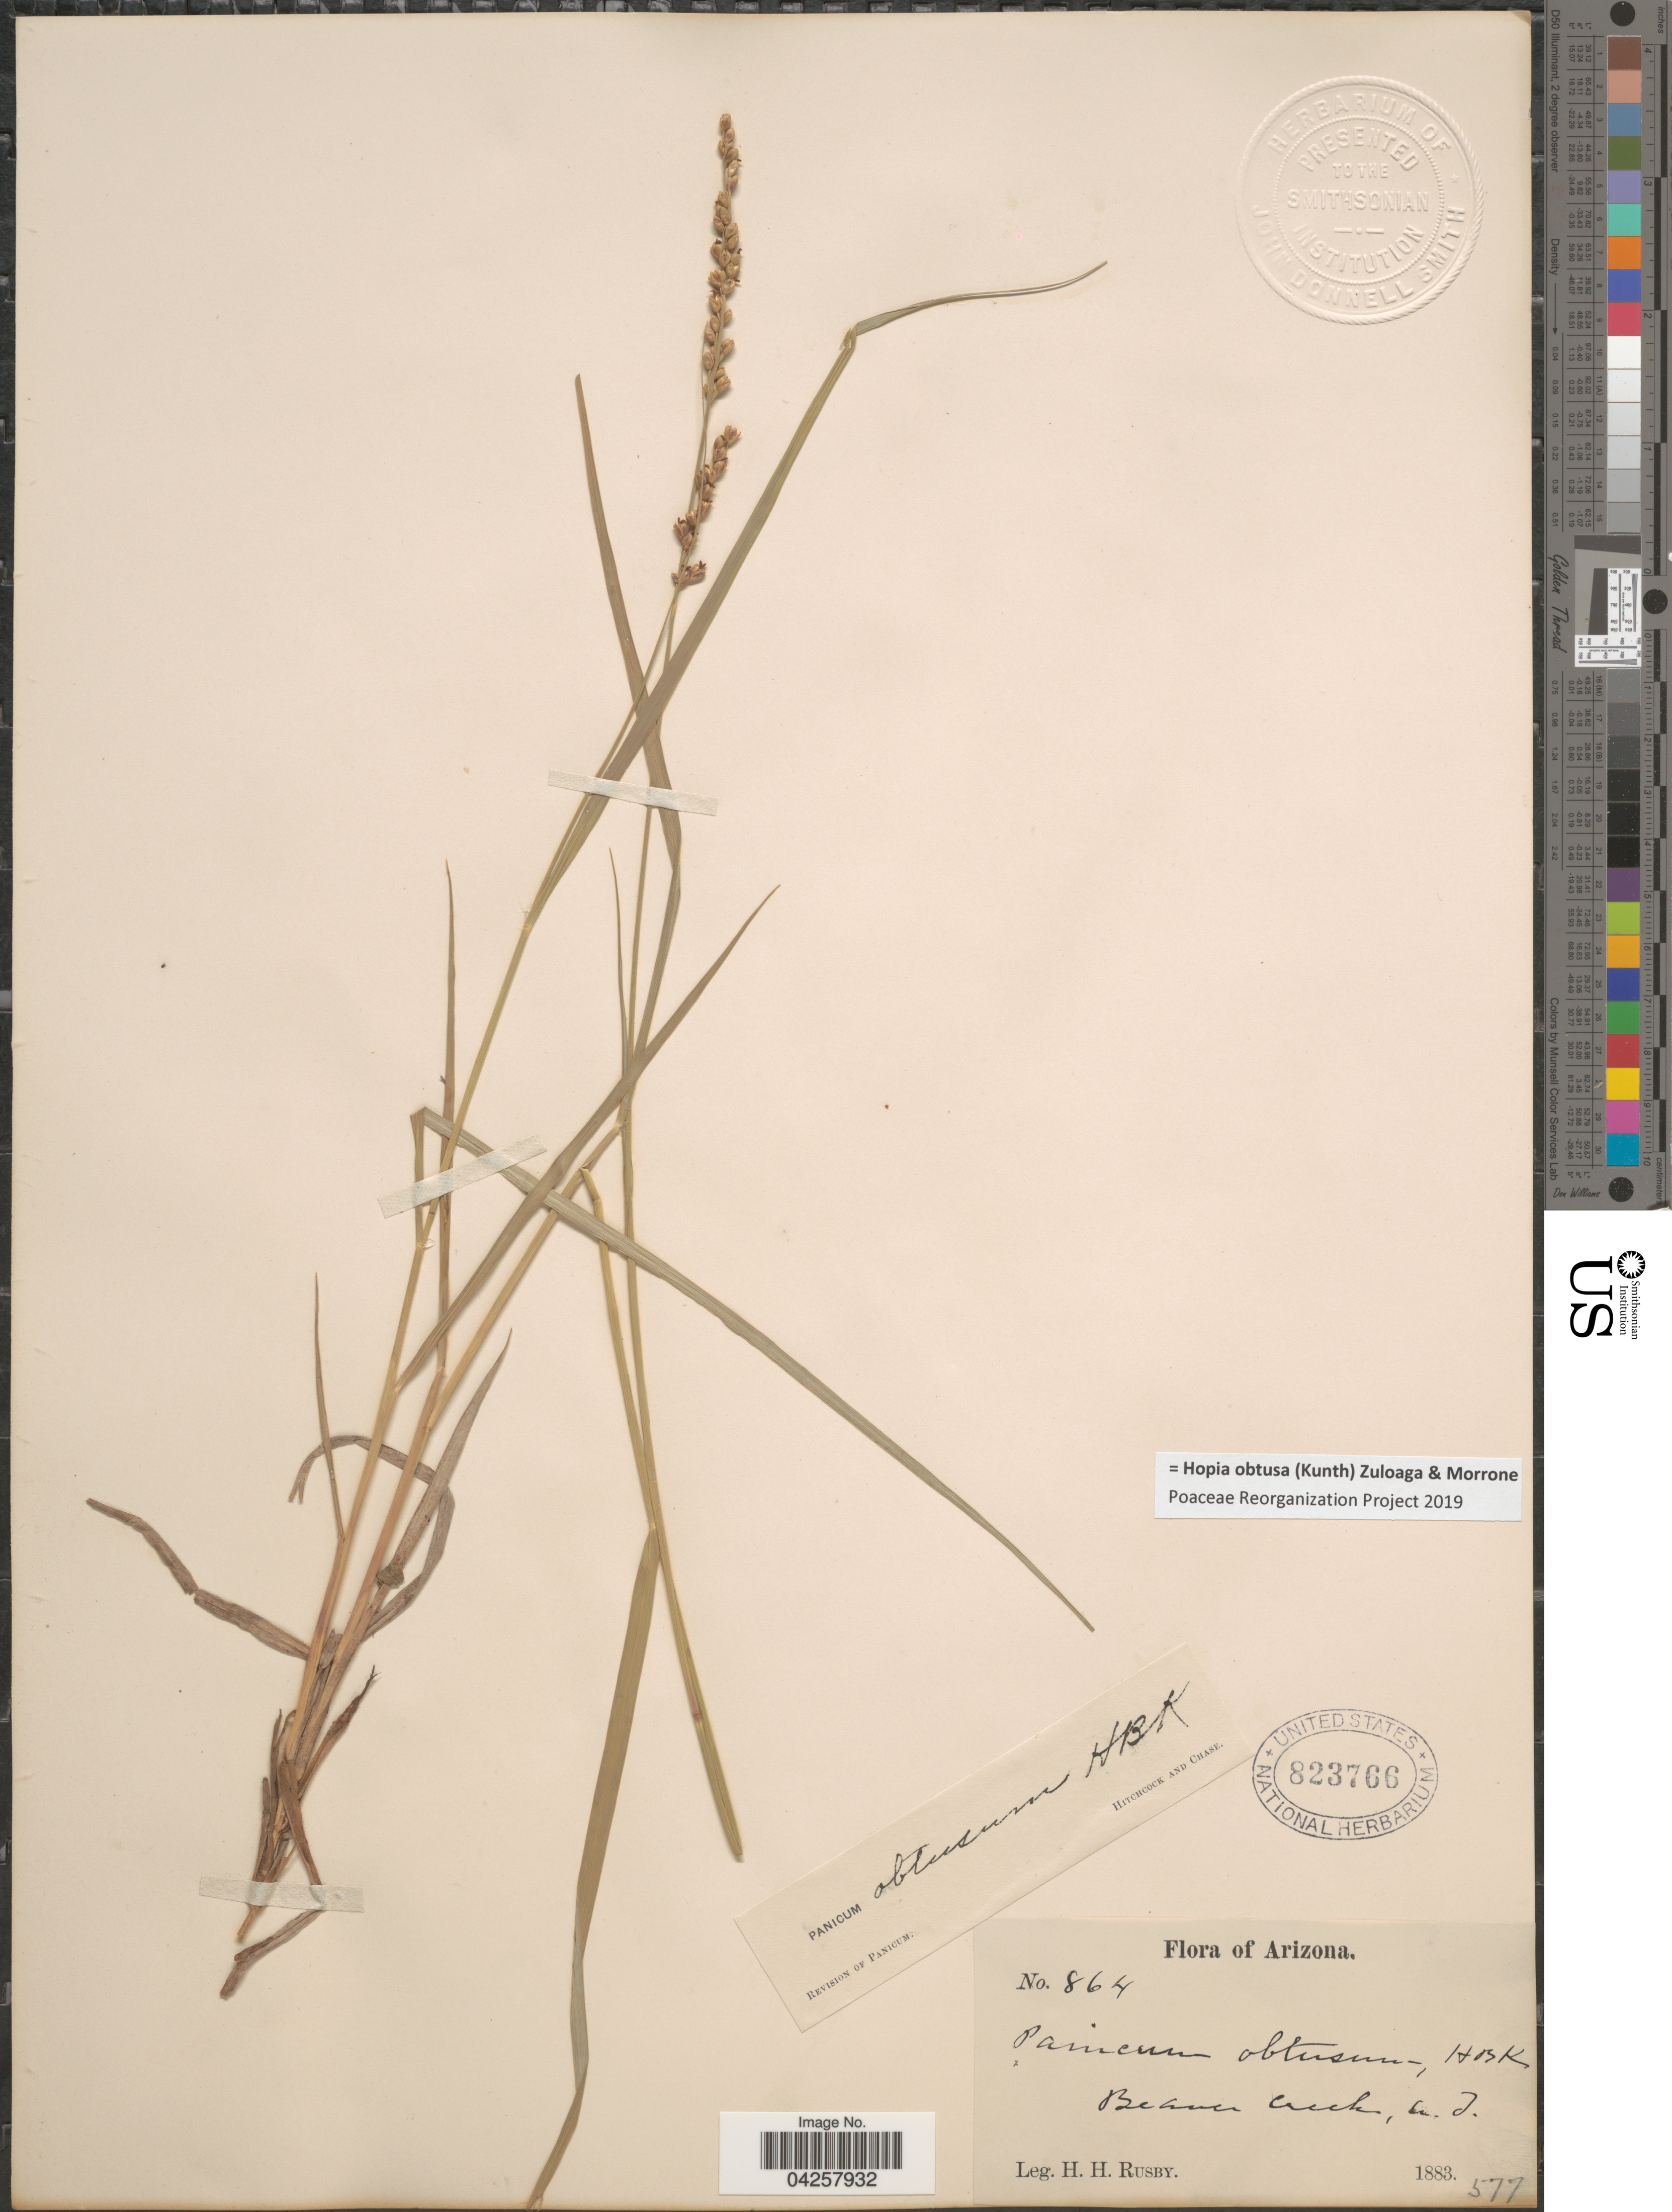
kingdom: Plantae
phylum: Tracheophyta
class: Liliopsida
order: Poales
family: Poaceae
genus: Hopia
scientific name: Hopia obtusa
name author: (Kunth) Zuloaga & Morrone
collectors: H. H. Rusby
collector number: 864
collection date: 1888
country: United States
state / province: Arizona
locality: Beaver Creek.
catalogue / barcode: US 823766